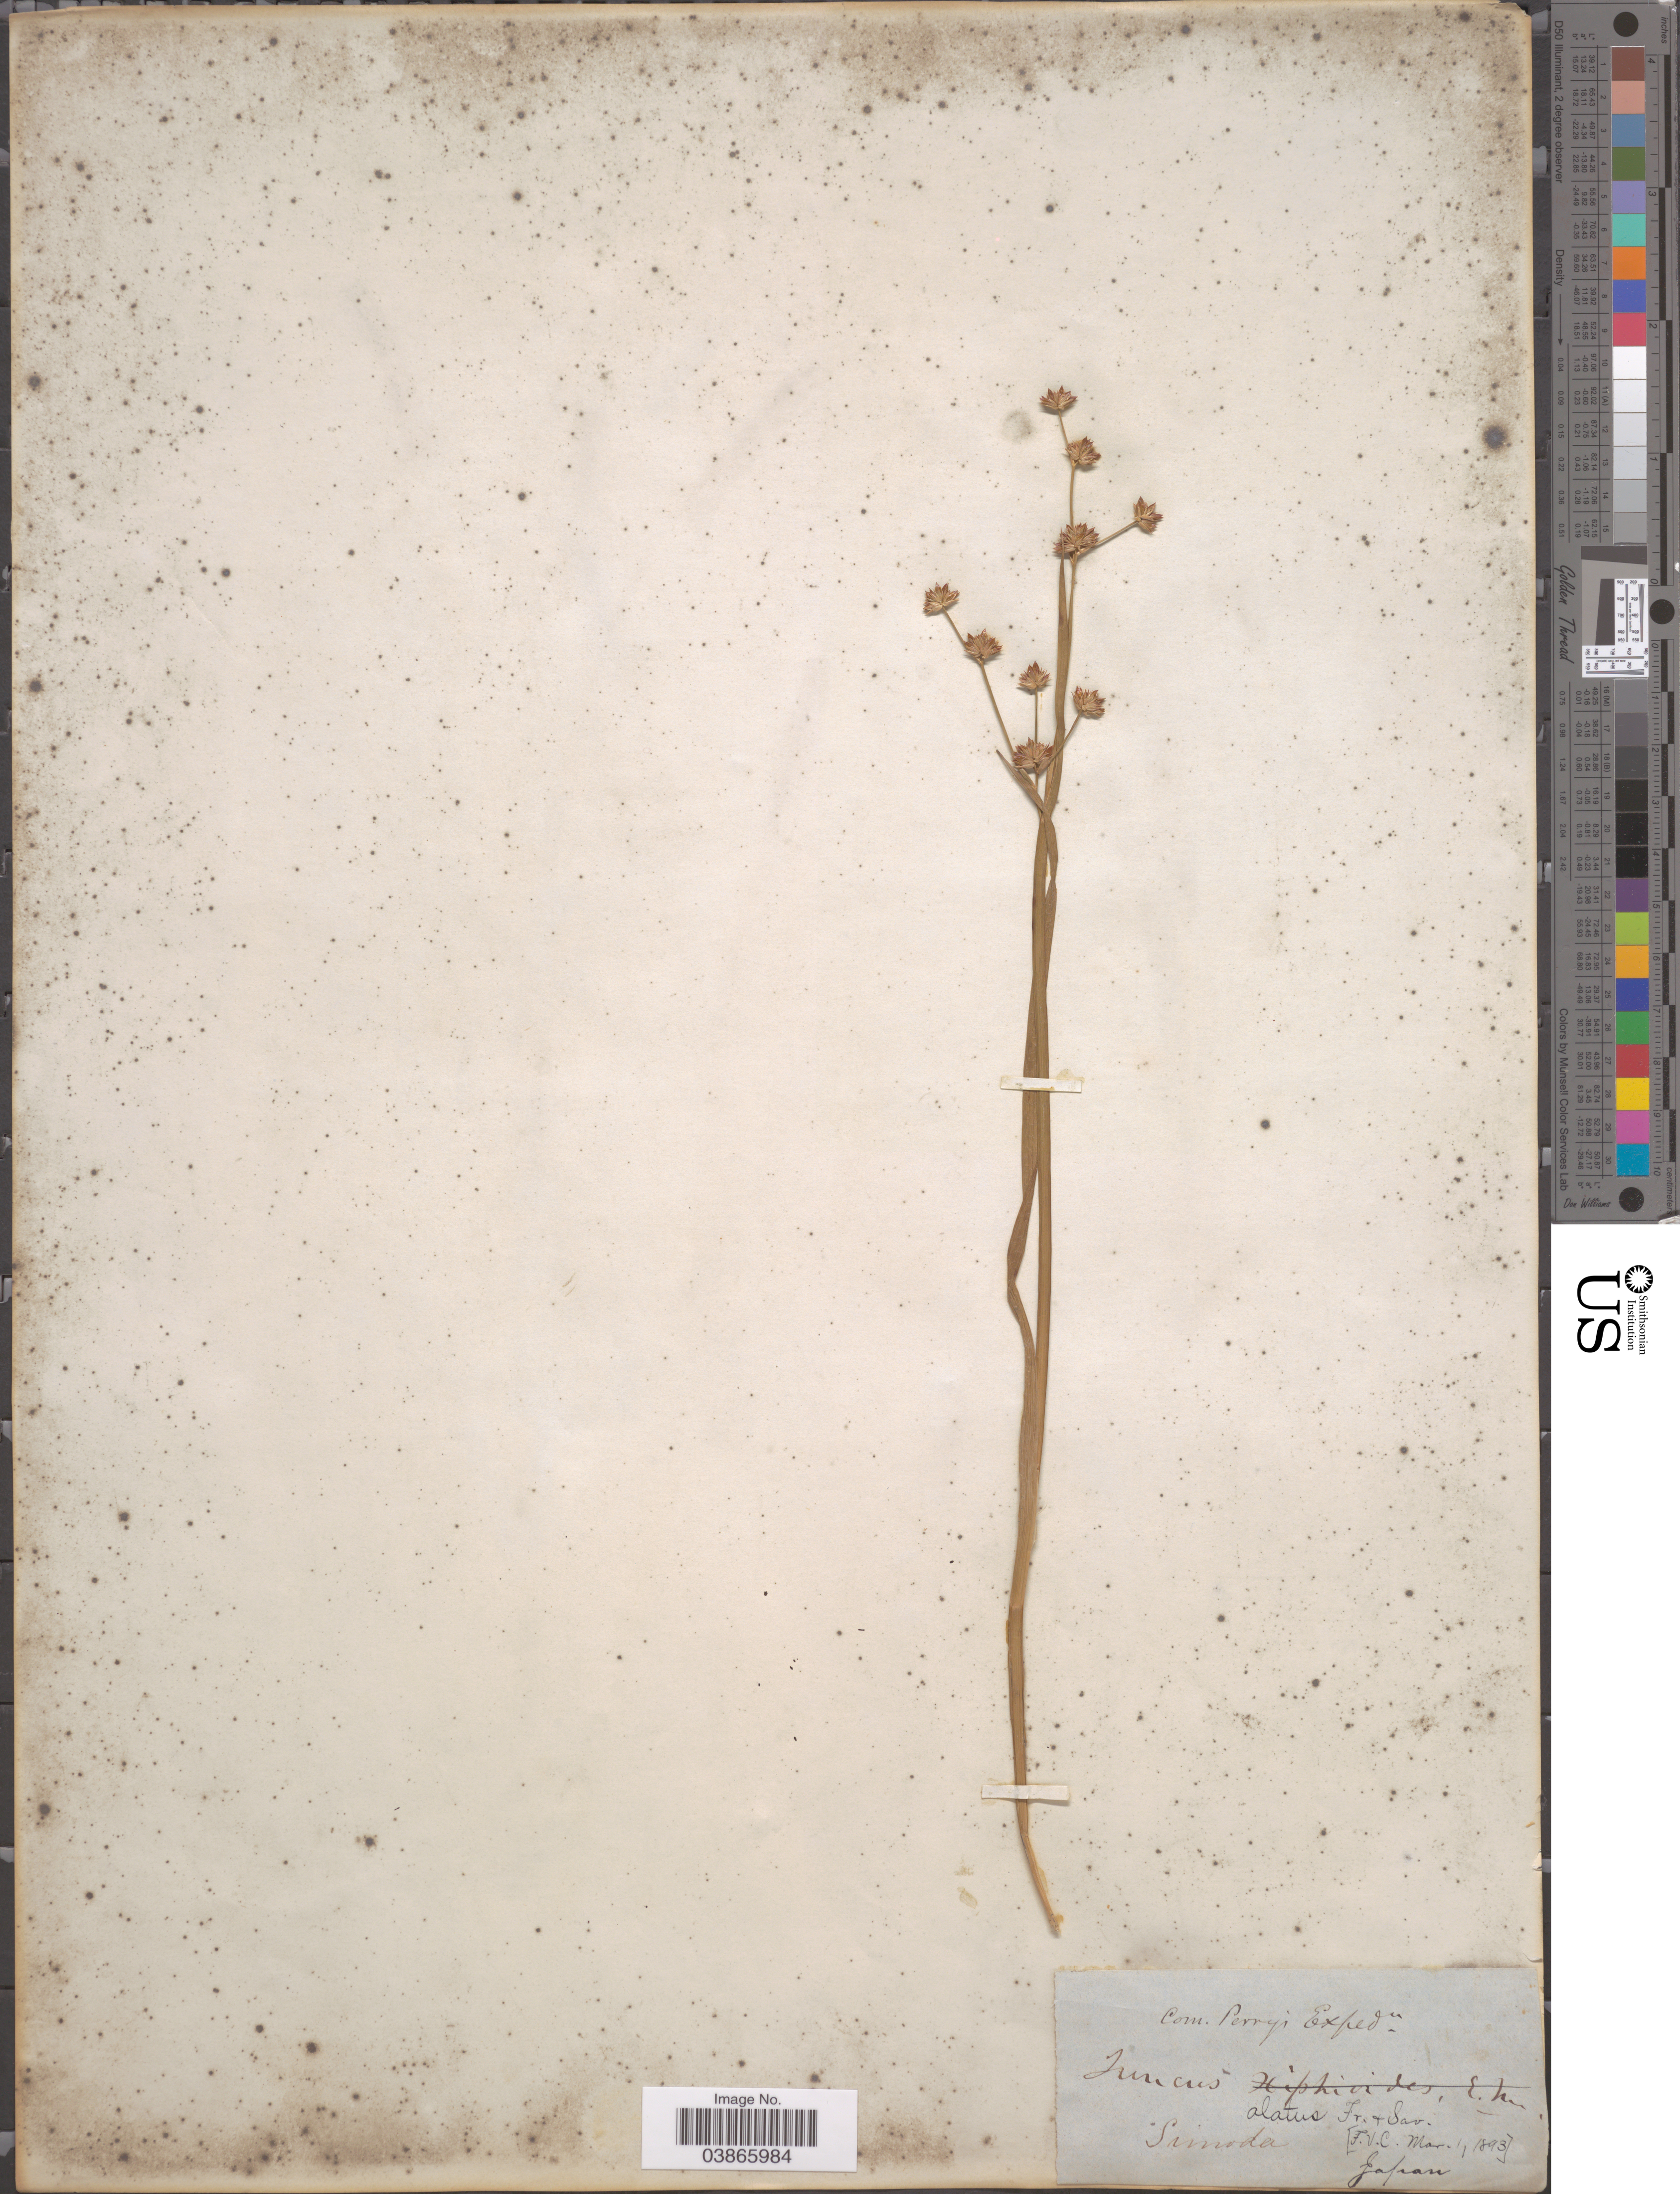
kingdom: Plantae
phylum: Tracheophyta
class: Liliopsida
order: Poales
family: Juncaceae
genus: Juncus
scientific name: Juncus alatus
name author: Franch. & Sav.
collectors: F. V. C.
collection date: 1893-03-01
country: Japan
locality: Simoda.